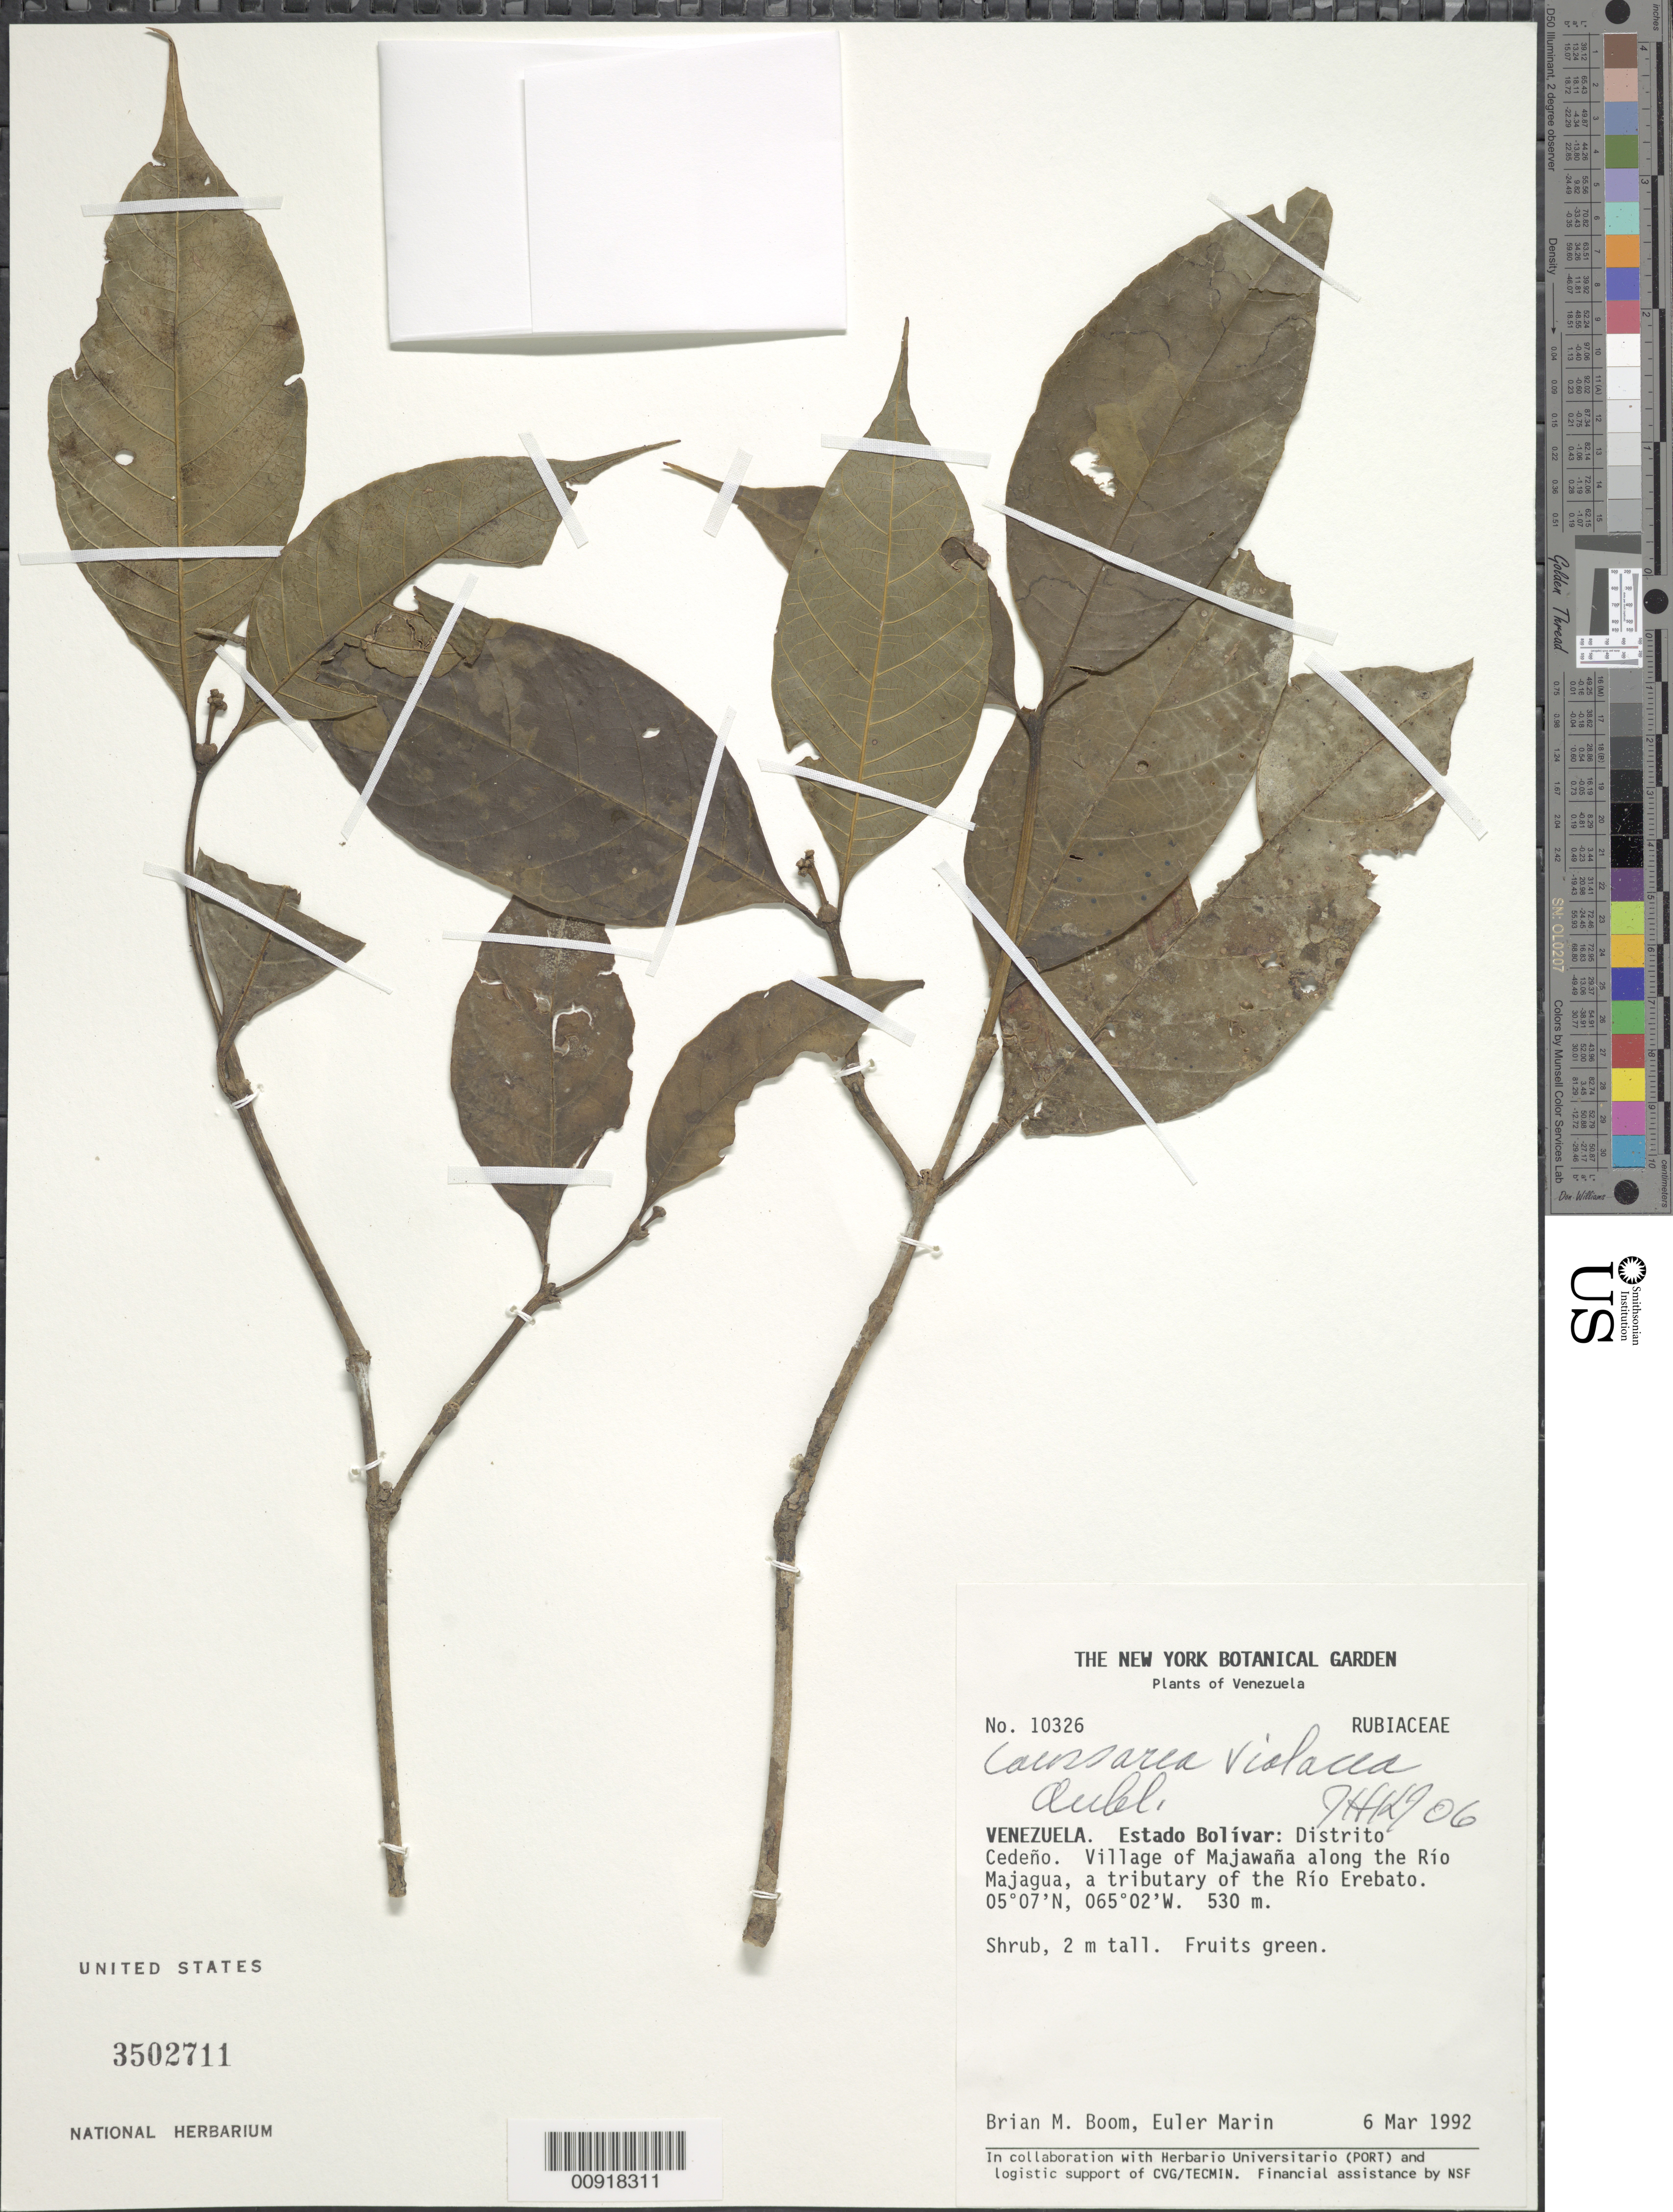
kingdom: Plantae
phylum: Tracheophyta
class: Magnoliopsida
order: Gentianales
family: Rubiaceae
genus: Coussarea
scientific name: Coussarea violacea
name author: Aubl.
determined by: Kirkbride, J. H.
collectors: B. M. Boom & E. Marin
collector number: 10326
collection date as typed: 6-Mar-92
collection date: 1992-03-06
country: Venezuela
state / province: Bolívar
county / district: Cedeño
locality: Majawana village along the Río Majagua, tributary of the Río Erebato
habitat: Along rio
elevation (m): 530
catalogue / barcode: US 3502711